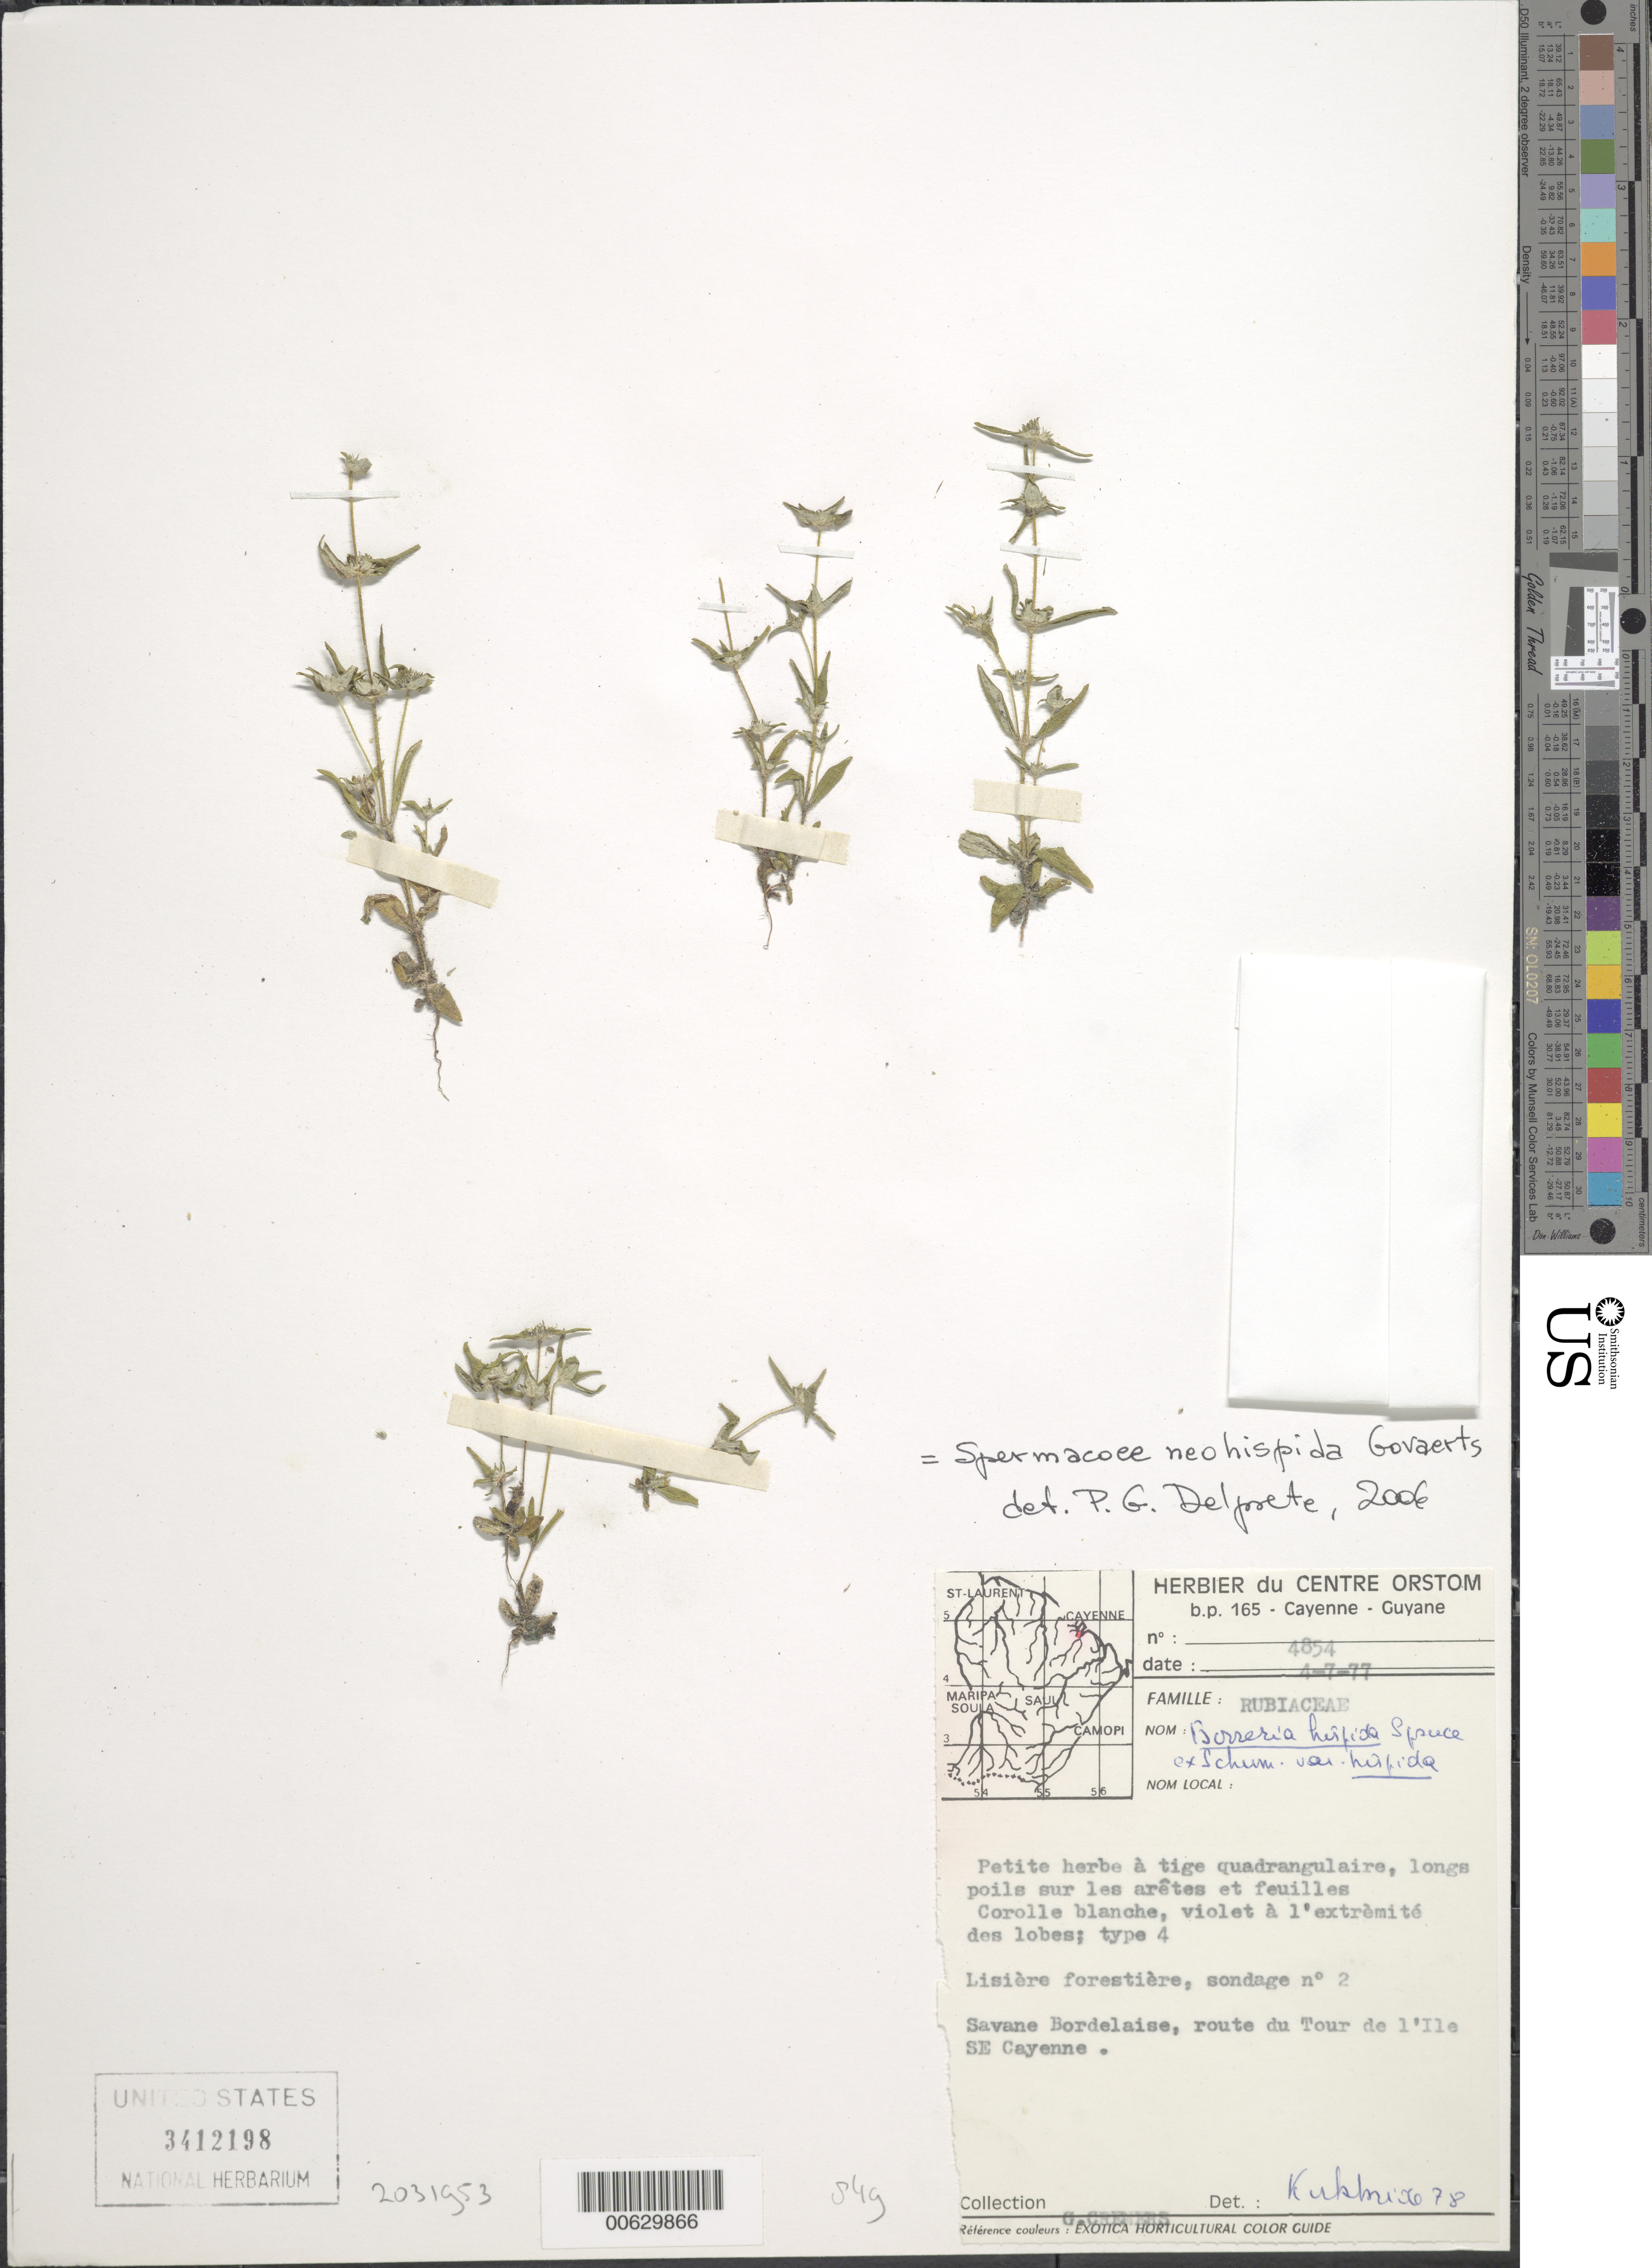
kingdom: Plantae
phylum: Tracheophyta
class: Magnoliopsida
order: Gentianales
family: Rubiaceae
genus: Spermacoce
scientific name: Spermacoce neohispida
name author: Govaerts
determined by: Delprete, P. G., Herb. de Guyane Cay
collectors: G. Cremers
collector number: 4854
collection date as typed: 4-Jul-77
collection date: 1977-07-04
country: French Guiana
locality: Savane Bordelaise, route du tour d'Ile SE Cayenne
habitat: Lisiere foretiere, sondage no. 2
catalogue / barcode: US 3412198